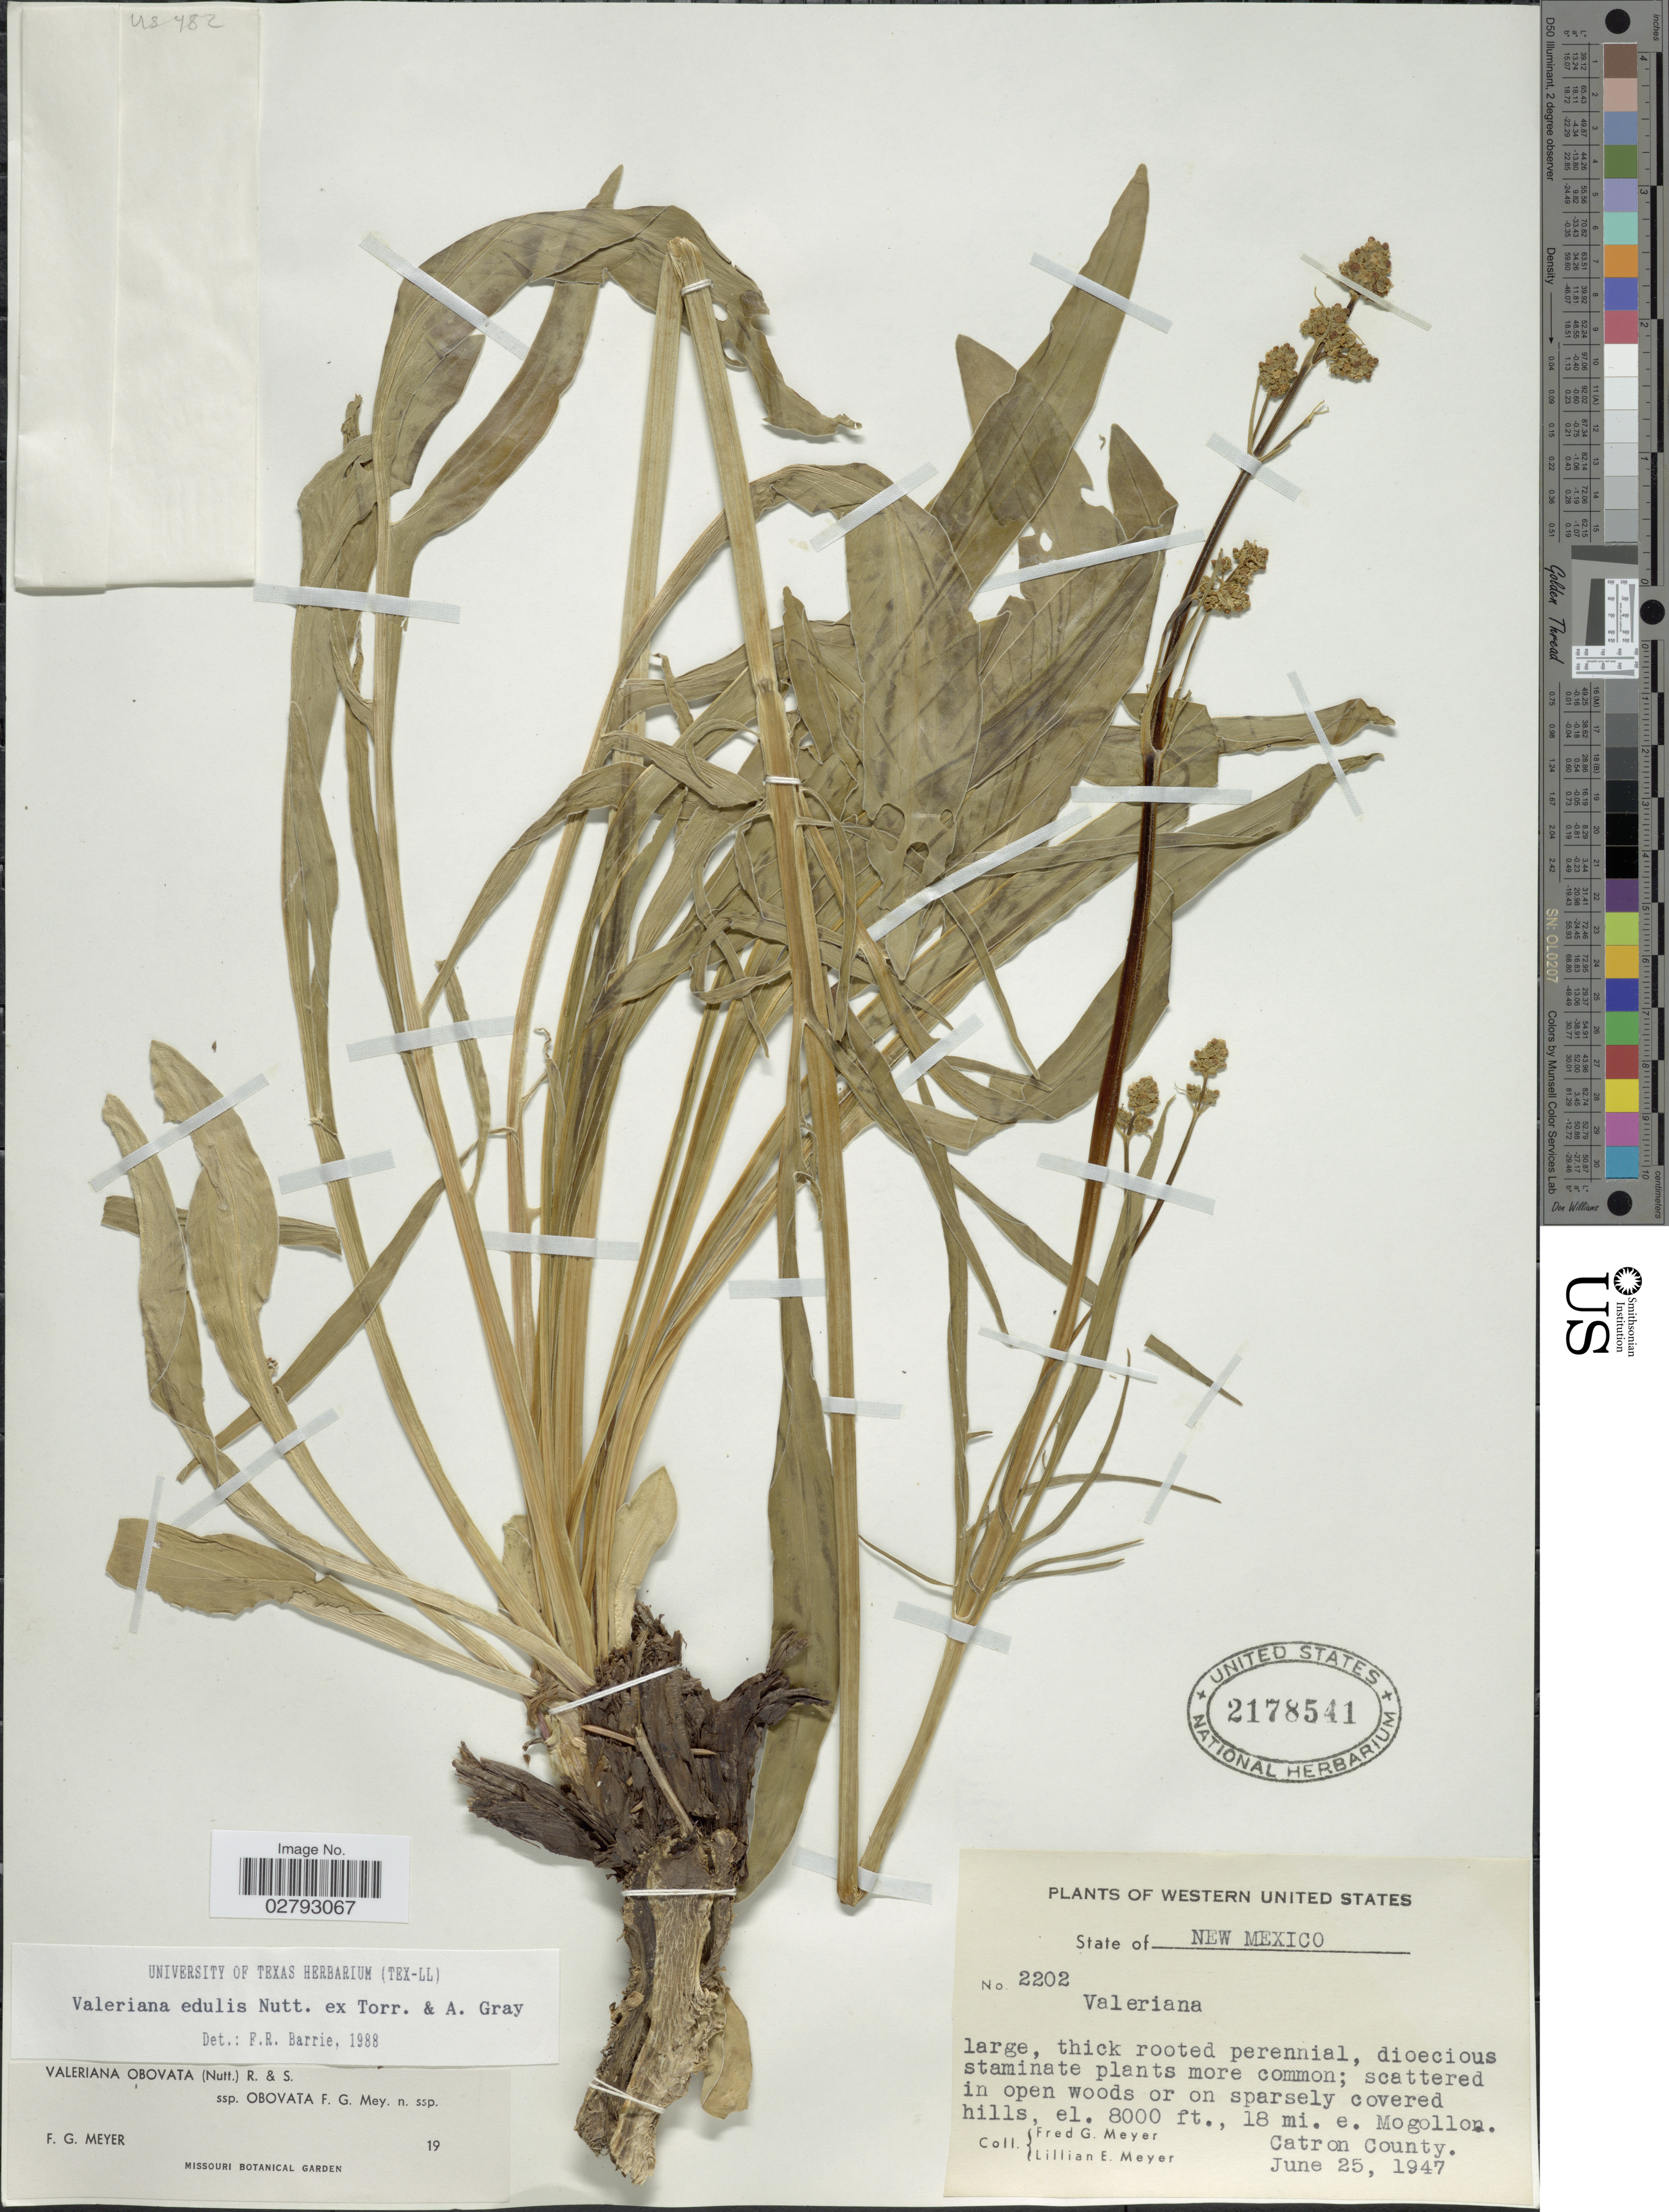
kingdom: Plantae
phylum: Tracheophyta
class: Magnoliopsida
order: Dipsacales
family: Caprifoliaceae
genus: Valeriana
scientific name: Valeriana edulis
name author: Nutt.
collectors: F. G. Meyer & L. Meyer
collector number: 2202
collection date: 1947-06-25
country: United States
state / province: New Mexico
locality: Western United States. 18 mi. e. Mogollon. Catron County.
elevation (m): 2438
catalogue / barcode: US 2178541